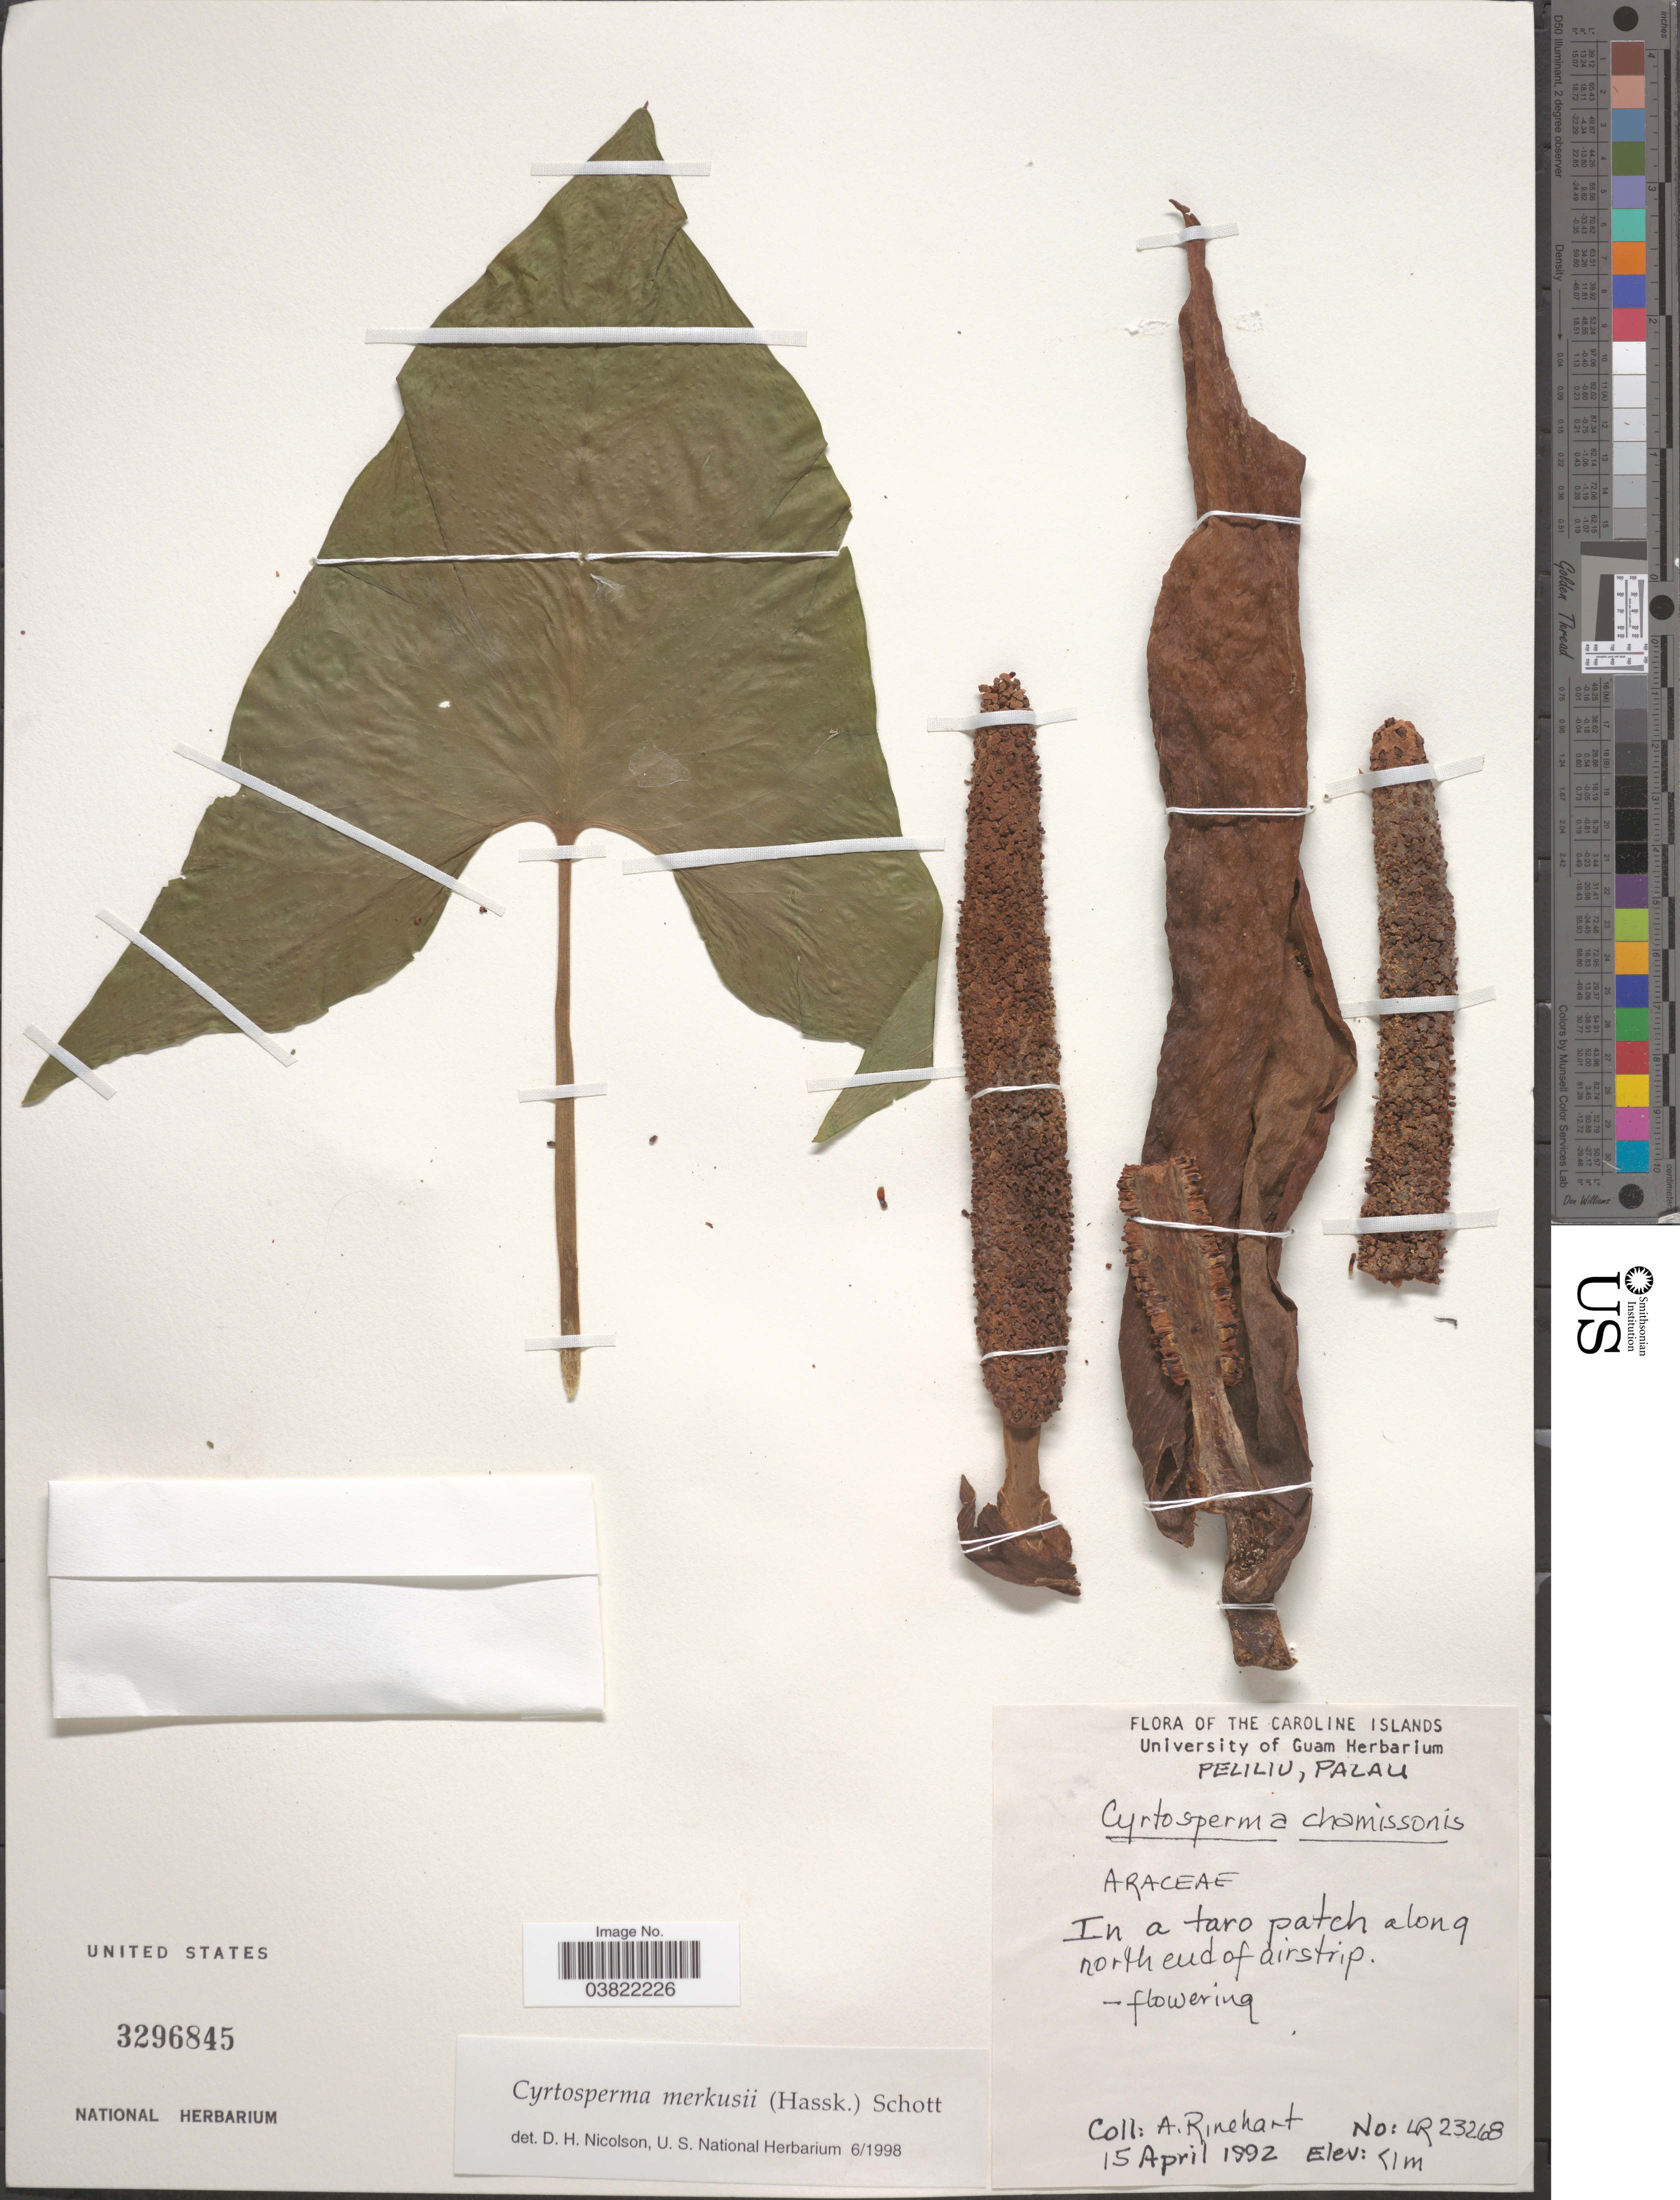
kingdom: Plantae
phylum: Tracheophyta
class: Liliopsida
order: Alismatales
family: Araceae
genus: Cyrtosperma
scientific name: Cyrtosperma merkusii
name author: (Hassk.) Schott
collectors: A. Rinehart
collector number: LR 23268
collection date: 1992-04-15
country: Palau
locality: The Caroline Islands. In a taro patch along north end of airstrip.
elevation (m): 1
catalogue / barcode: US 3296845